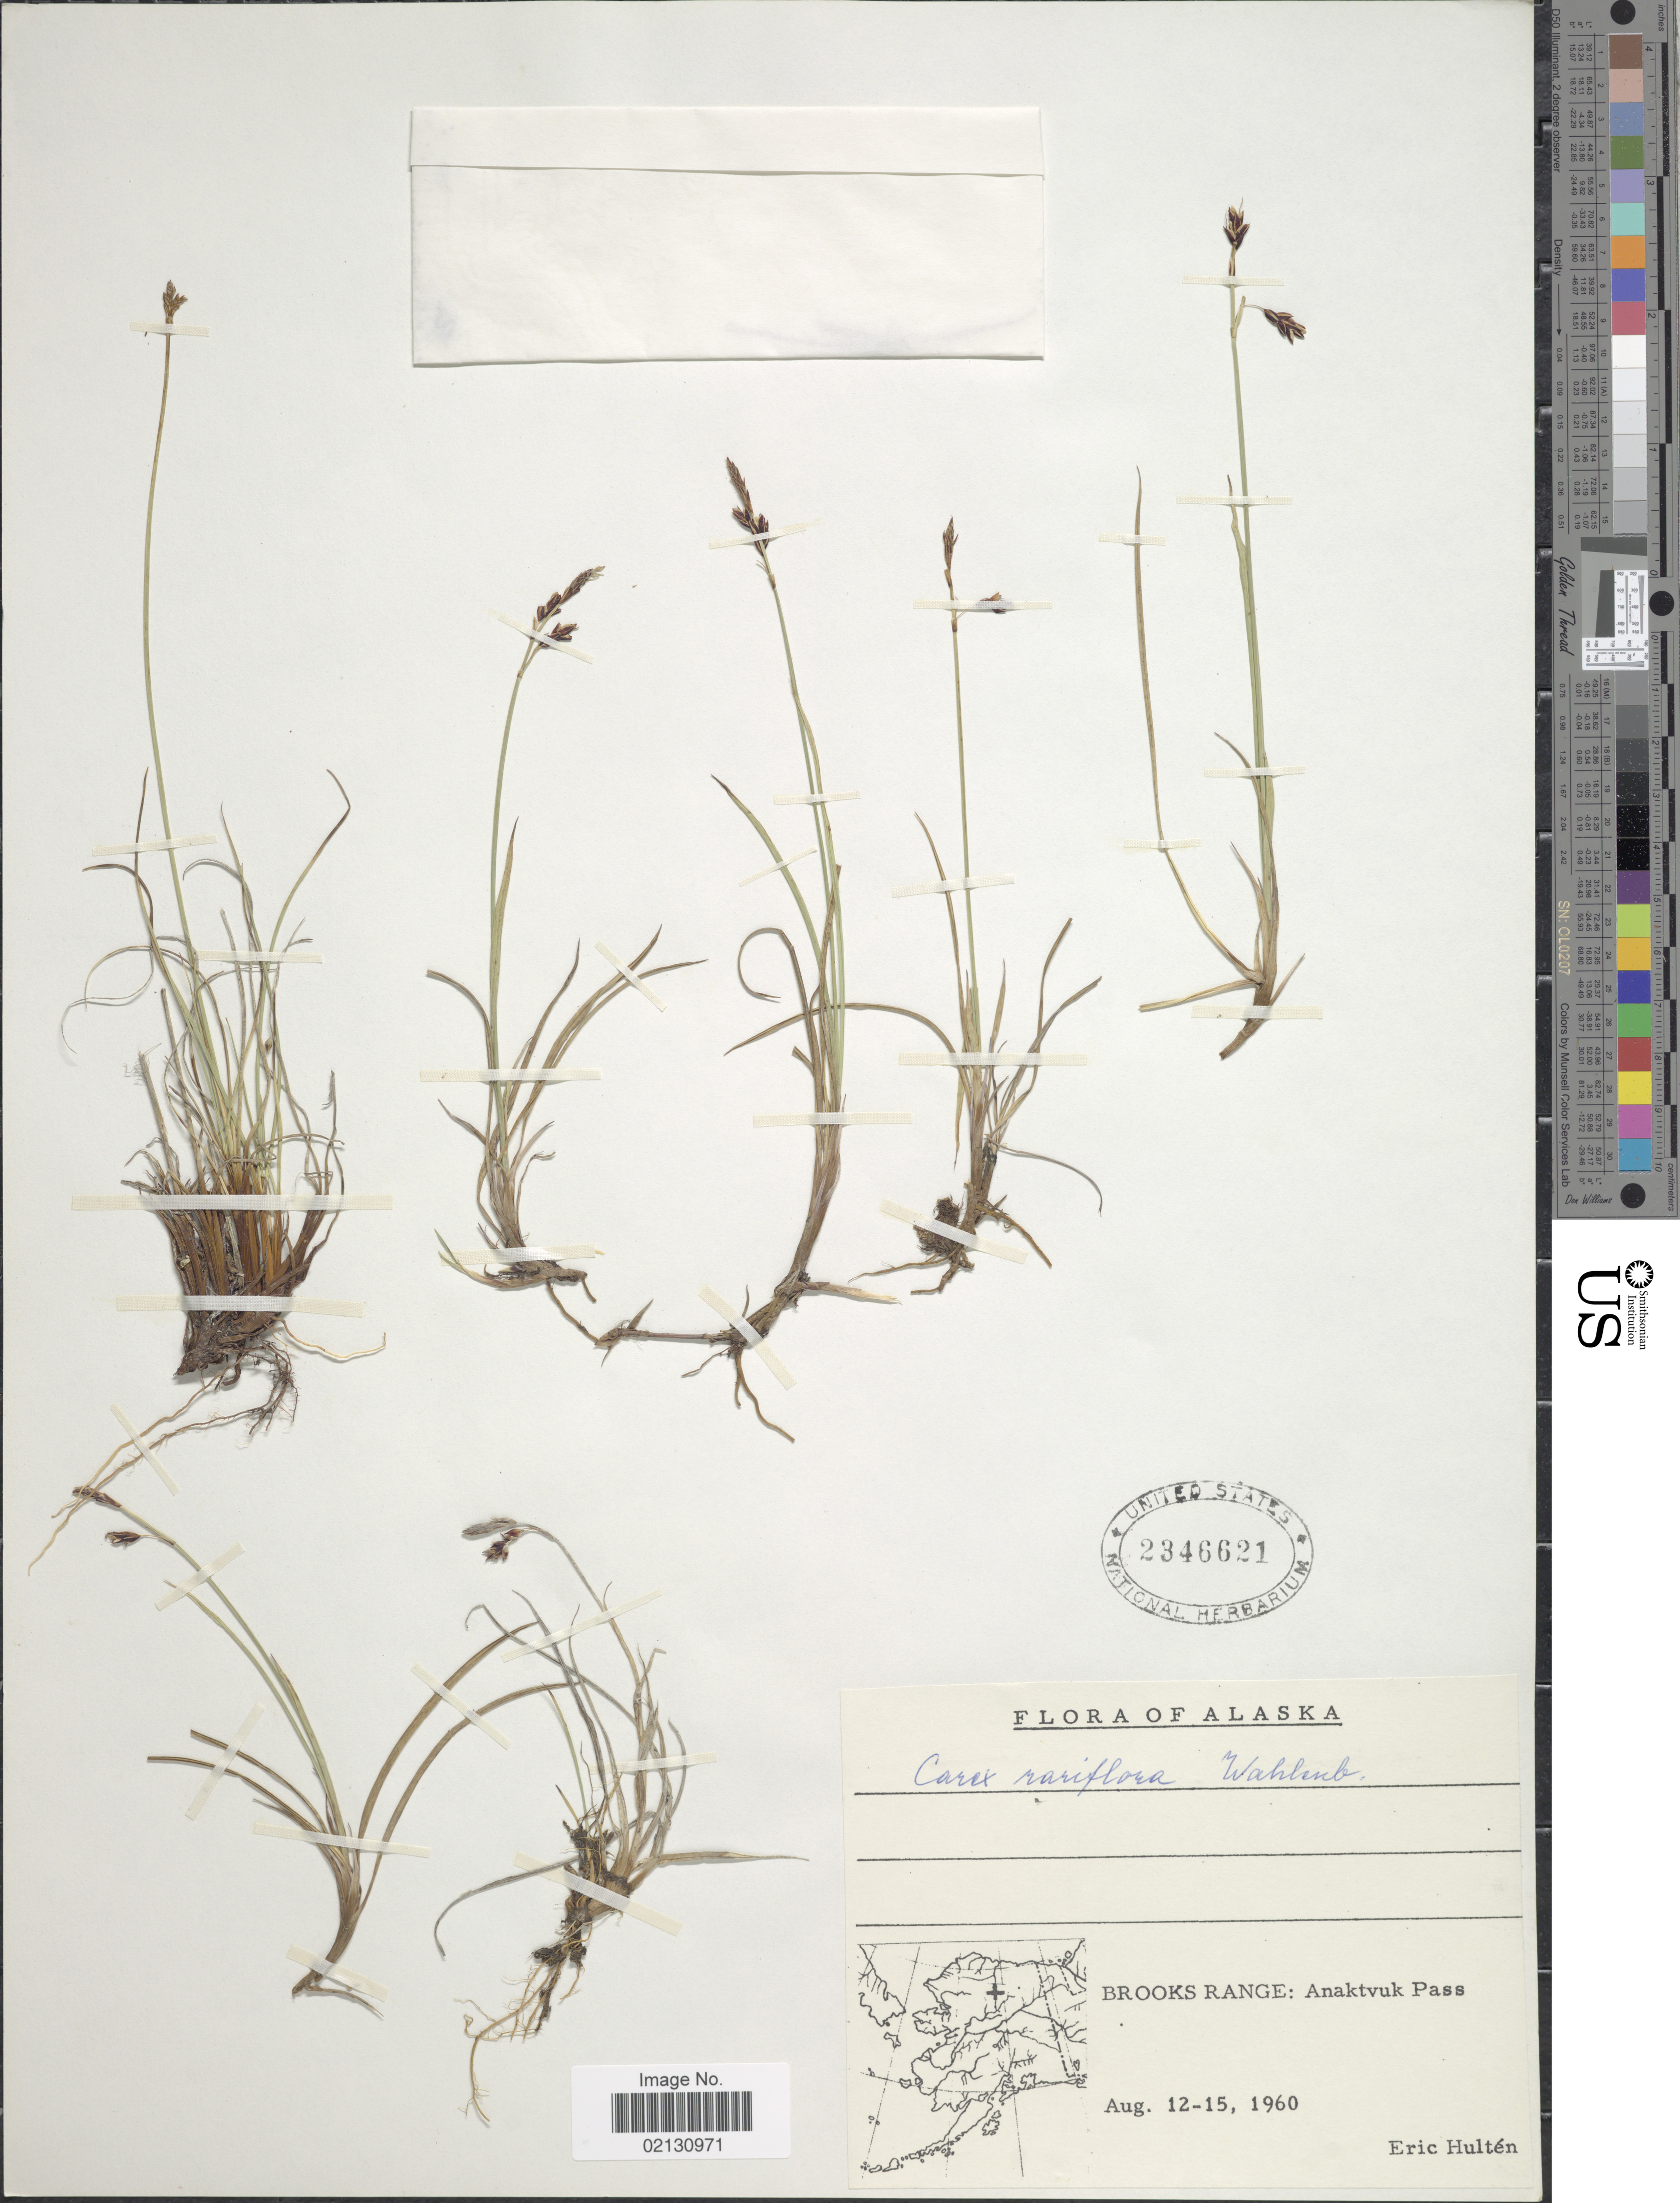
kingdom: Plantae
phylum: Tracheophyta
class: Liliopsida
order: Poales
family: Cyperaceae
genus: Carex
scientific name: Carex rariflora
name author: (Wahlenb.) Sm.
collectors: E. G. Hultén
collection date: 1960-08-12/1960-08-15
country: United States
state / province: Alaska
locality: Brooks Range: Anaktvuk Pass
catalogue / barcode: US 2346621